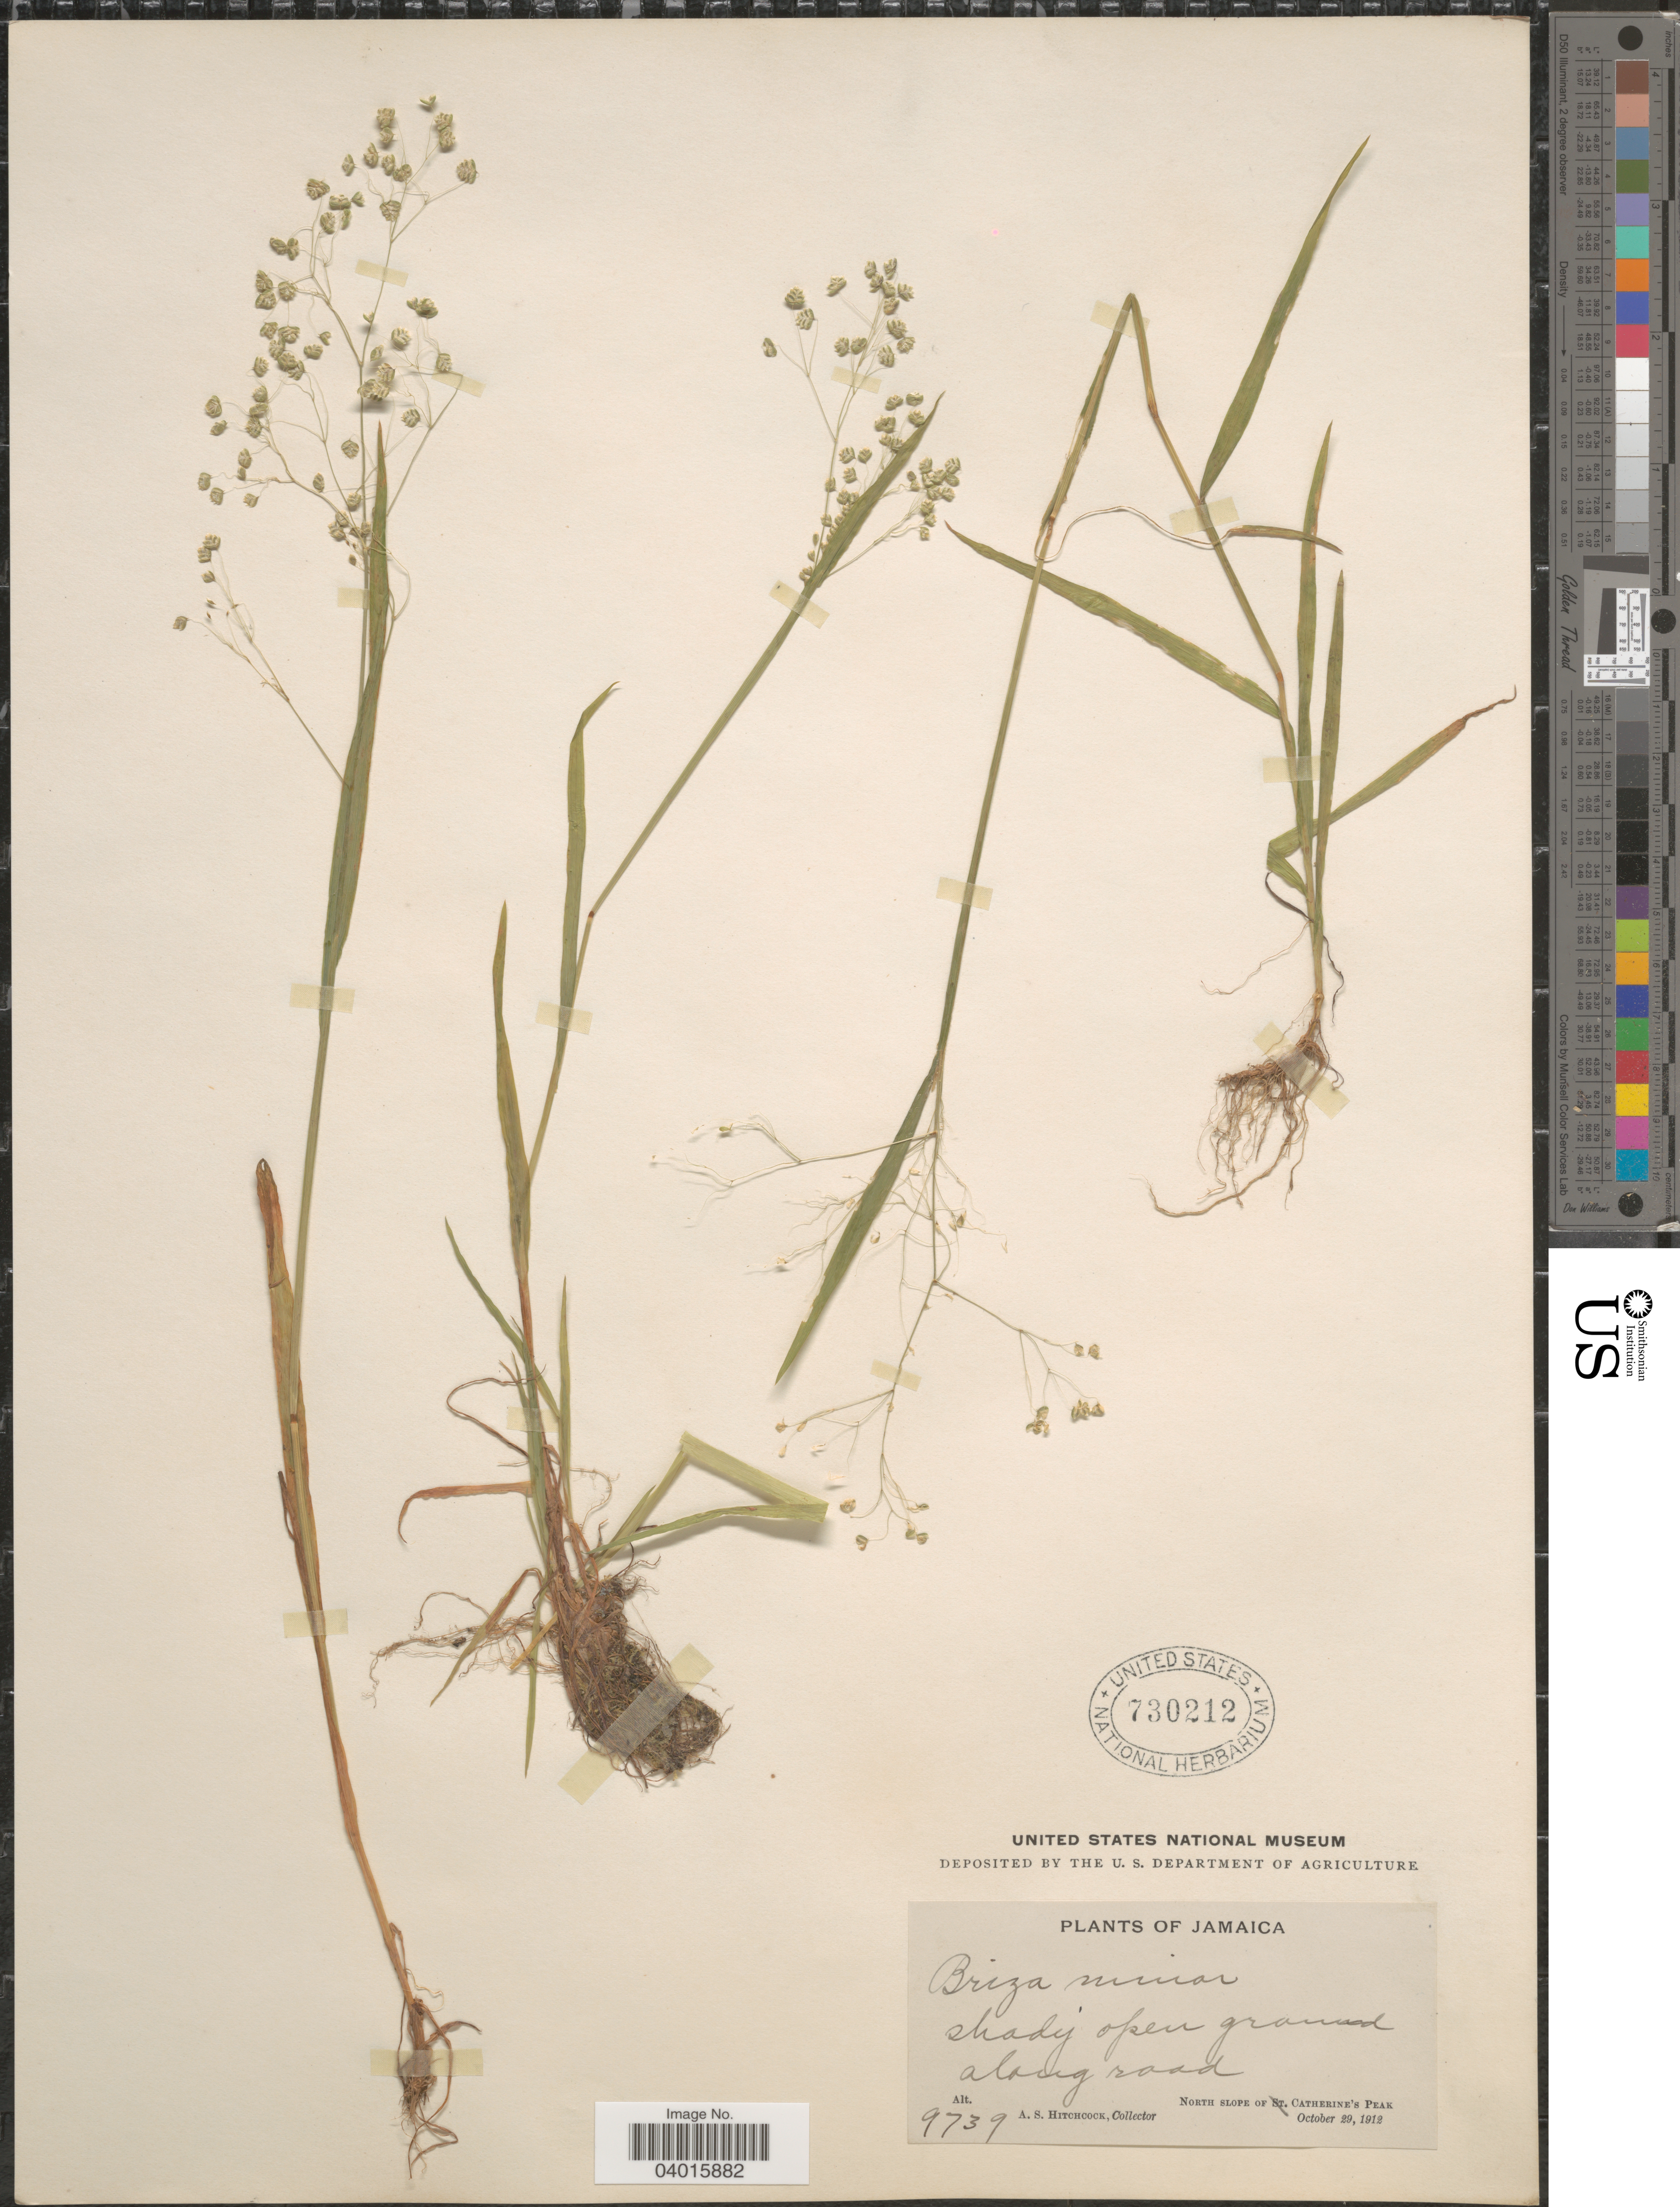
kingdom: Plantae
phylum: Tracheophyta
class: Liliopsida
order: Poales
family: Poaceae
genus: Briza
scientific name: Briza minor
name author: L.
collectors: A. S. Hitchcock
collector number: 9739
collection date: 1912-10-29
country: Jamaica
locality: Along road. North slope of Catherine's Peak.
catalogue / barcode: US 730212